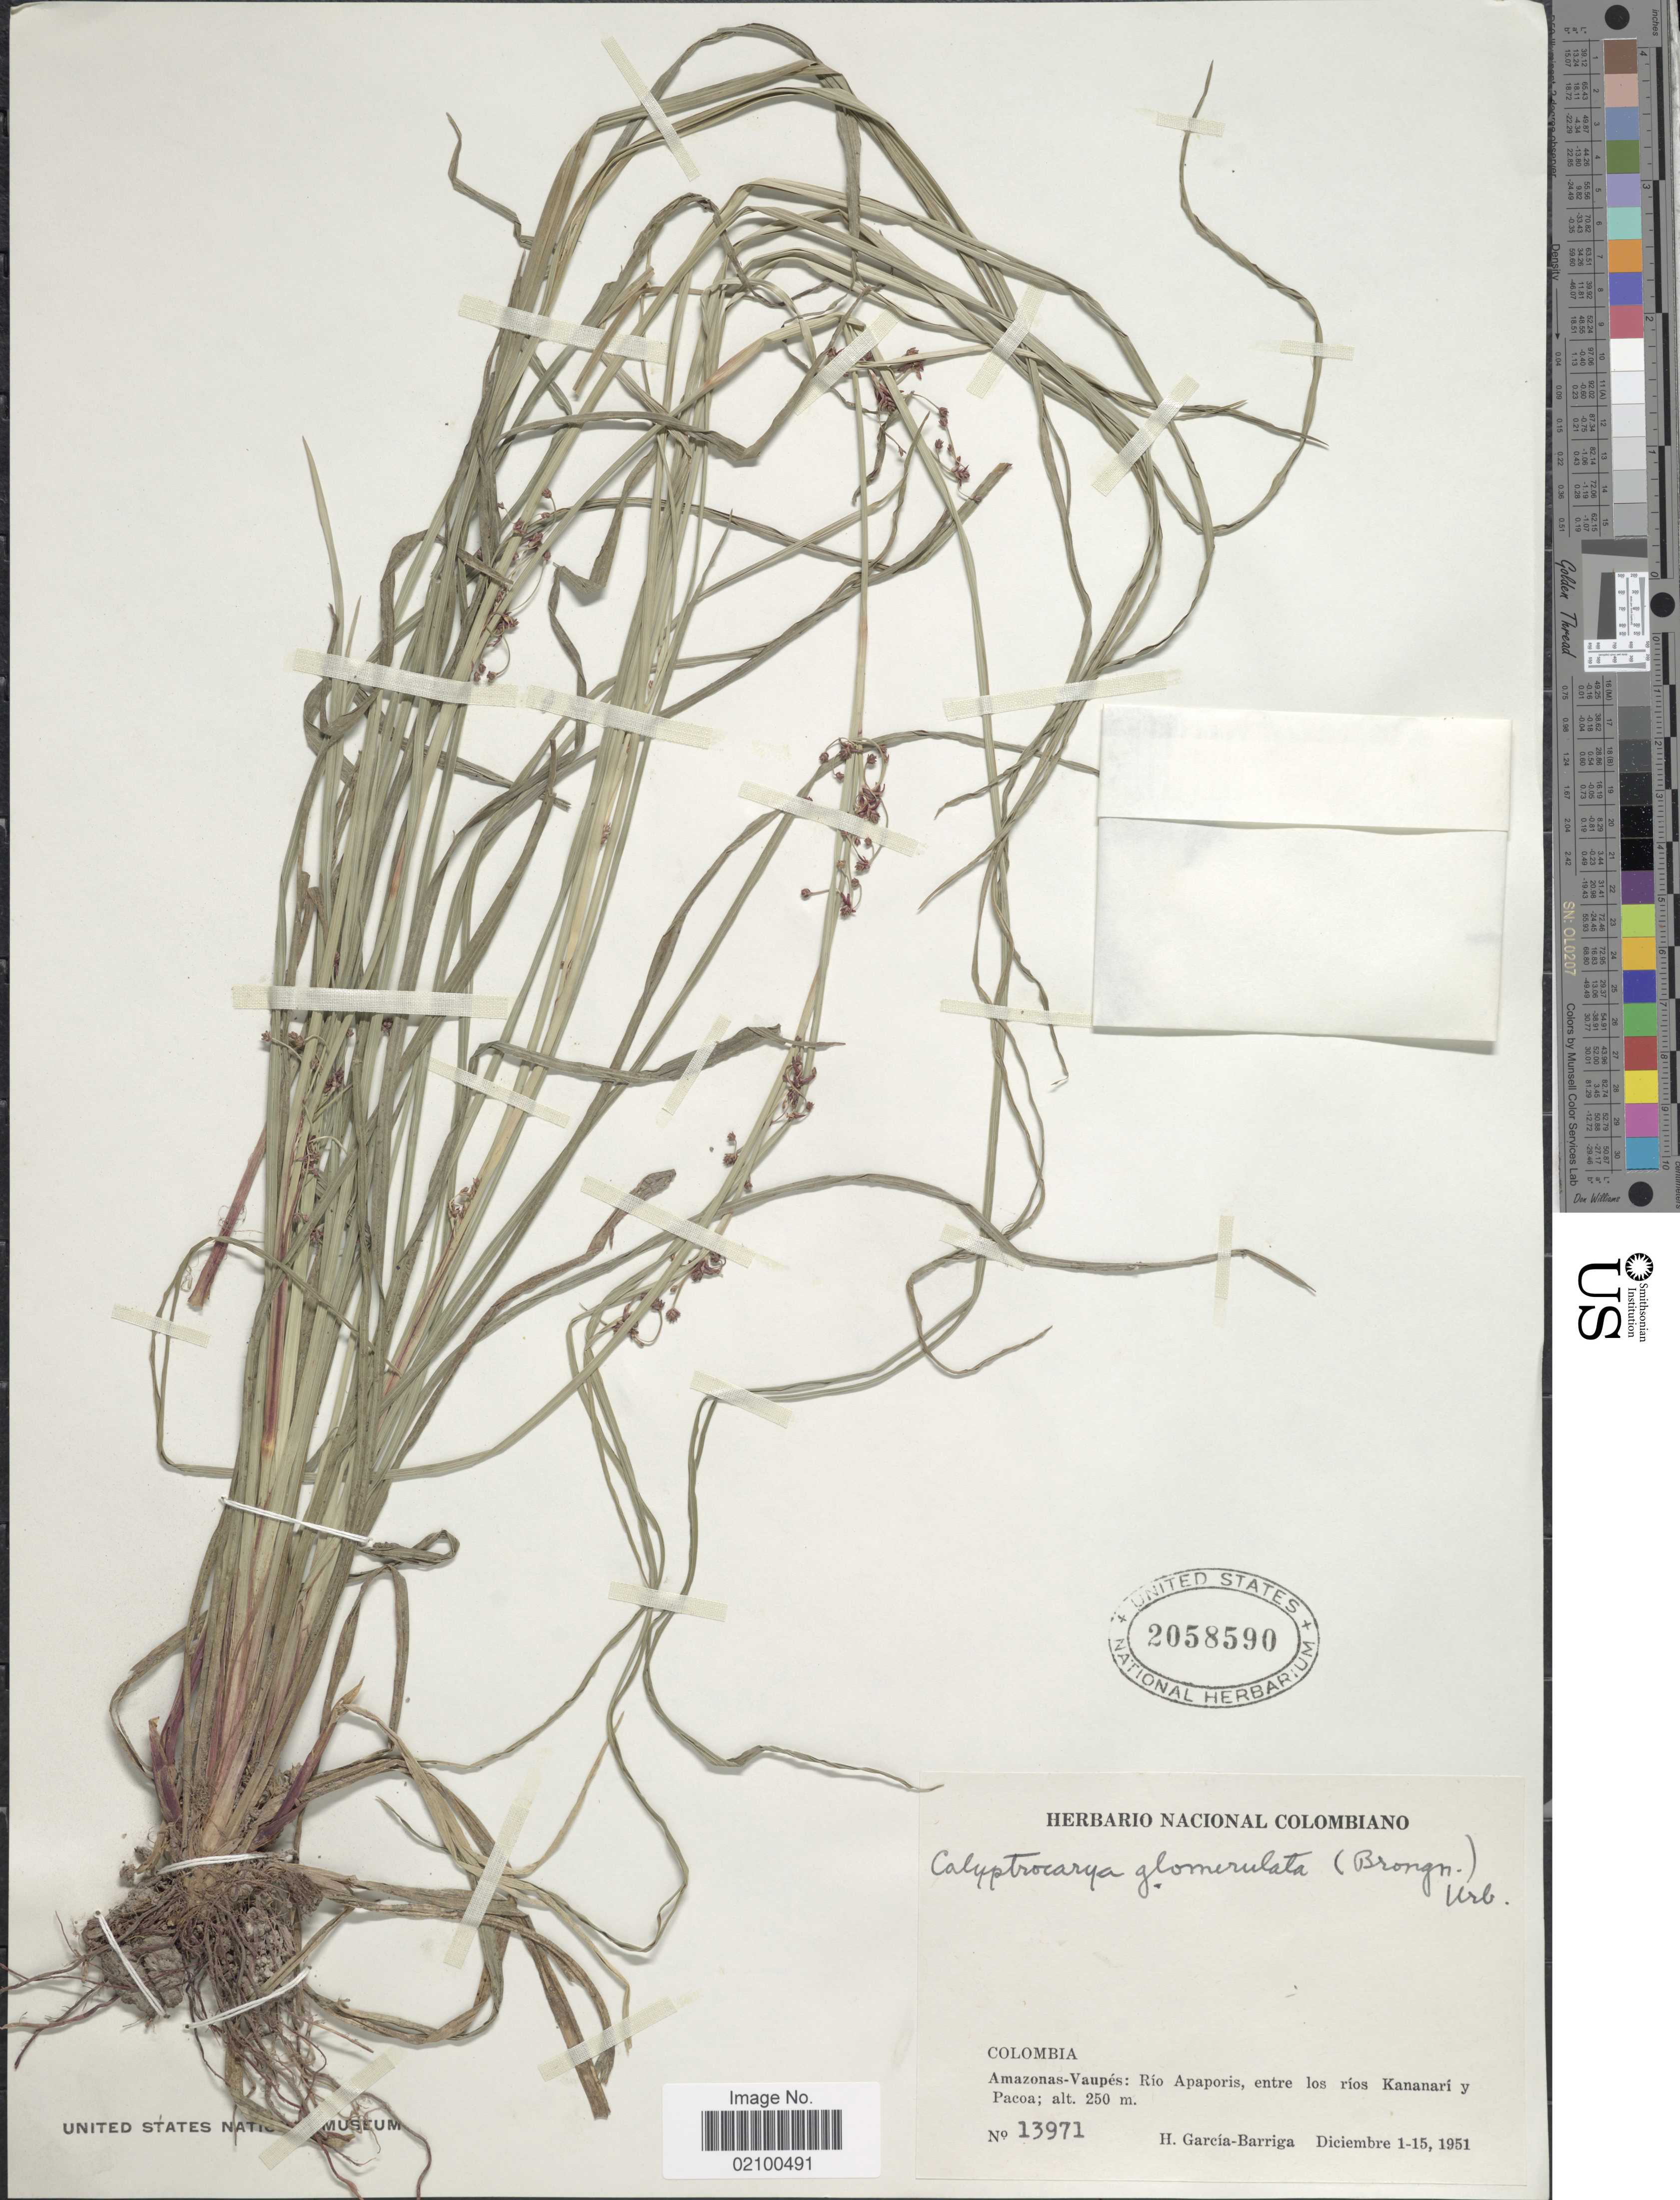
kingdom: Plantae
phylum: Tracheophyta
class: Liliopsida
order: Poales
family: Cyperaceae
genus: Calyptrocarya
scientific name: Calyptrocarya glomerulata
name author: (Brongn.) Urb.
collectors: H. García Barriga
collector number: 13971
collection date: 1951-12-01/1951-12-15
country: Colombia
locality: Amazonas-Vaupes: Rio Apaporis, entre los rios Kananari y Pacoa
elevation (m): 250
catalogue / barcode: US 2058590